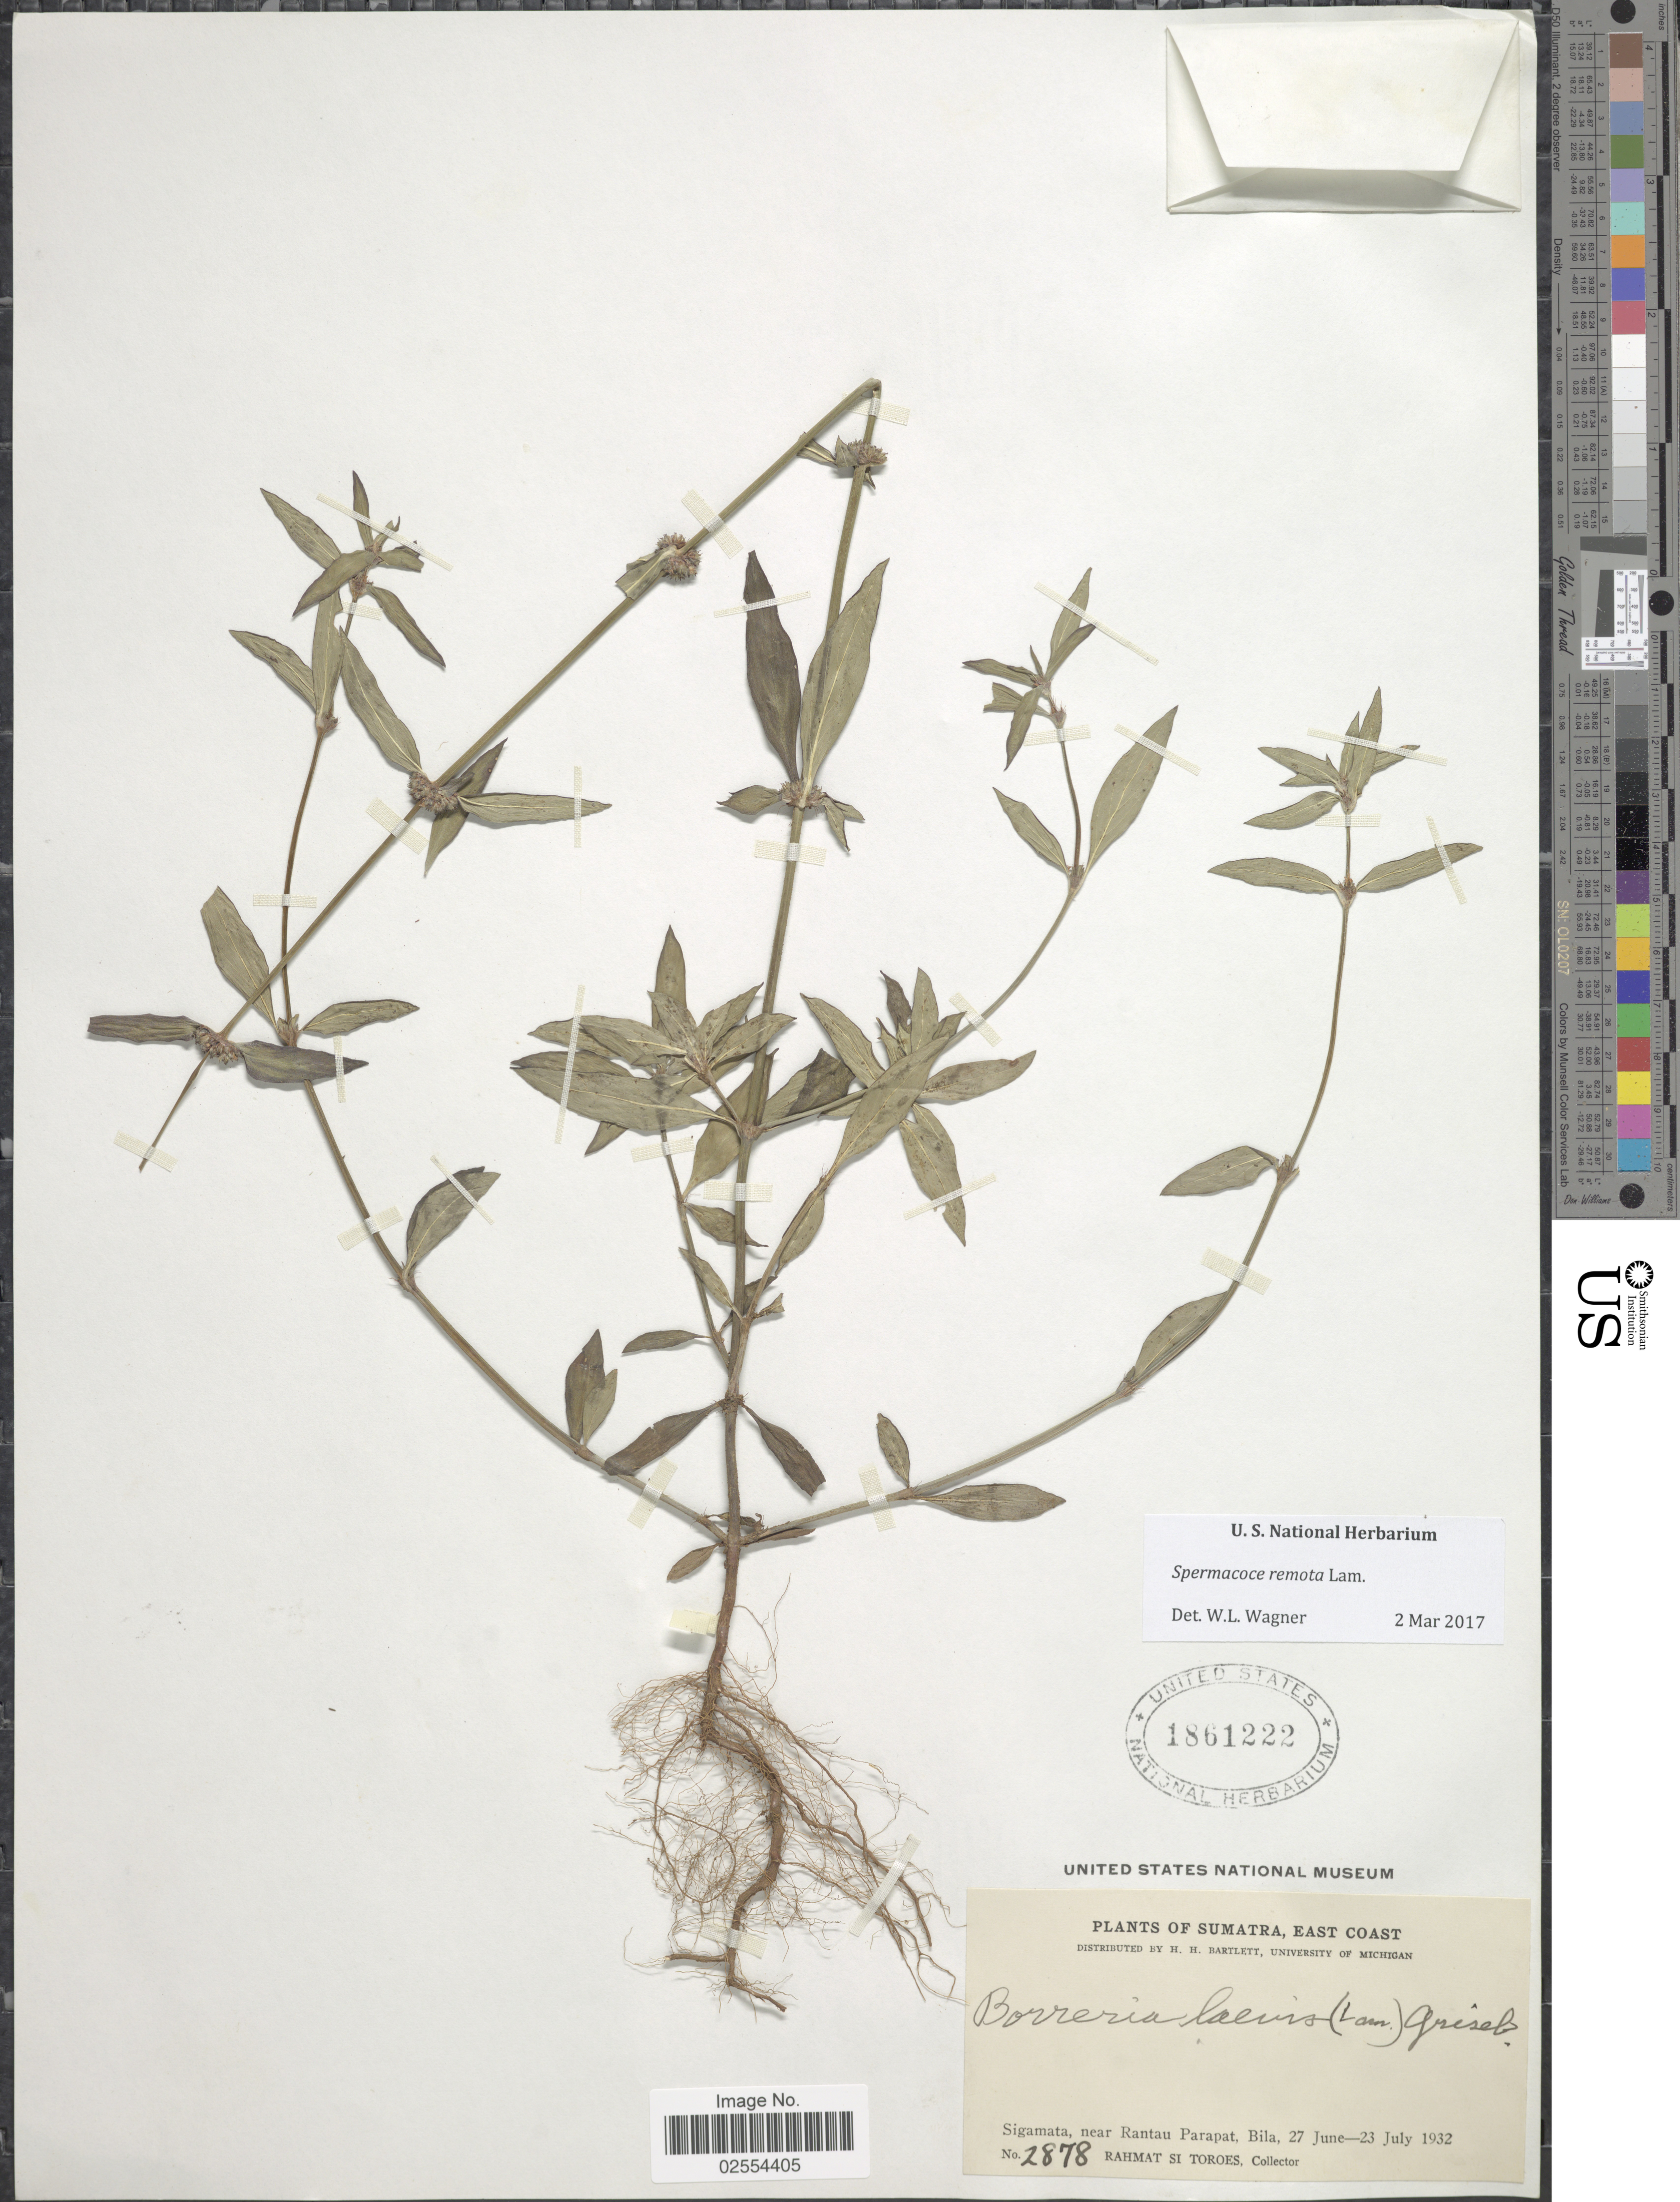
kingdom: Plantae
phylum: Tracheophyta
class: Magnoliopsida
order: Gentianales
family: Rubiaceae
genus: Spermacoce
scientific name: Spermacoce remota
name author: Lam.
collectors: Rahmat Si Boeea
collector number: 2878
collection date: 1932-06-27/1932-07-23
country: Indonesia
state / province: Sumatra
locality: East Coast, Sigamata, near Rantau Parapat, Bila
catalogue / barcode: US 1861222